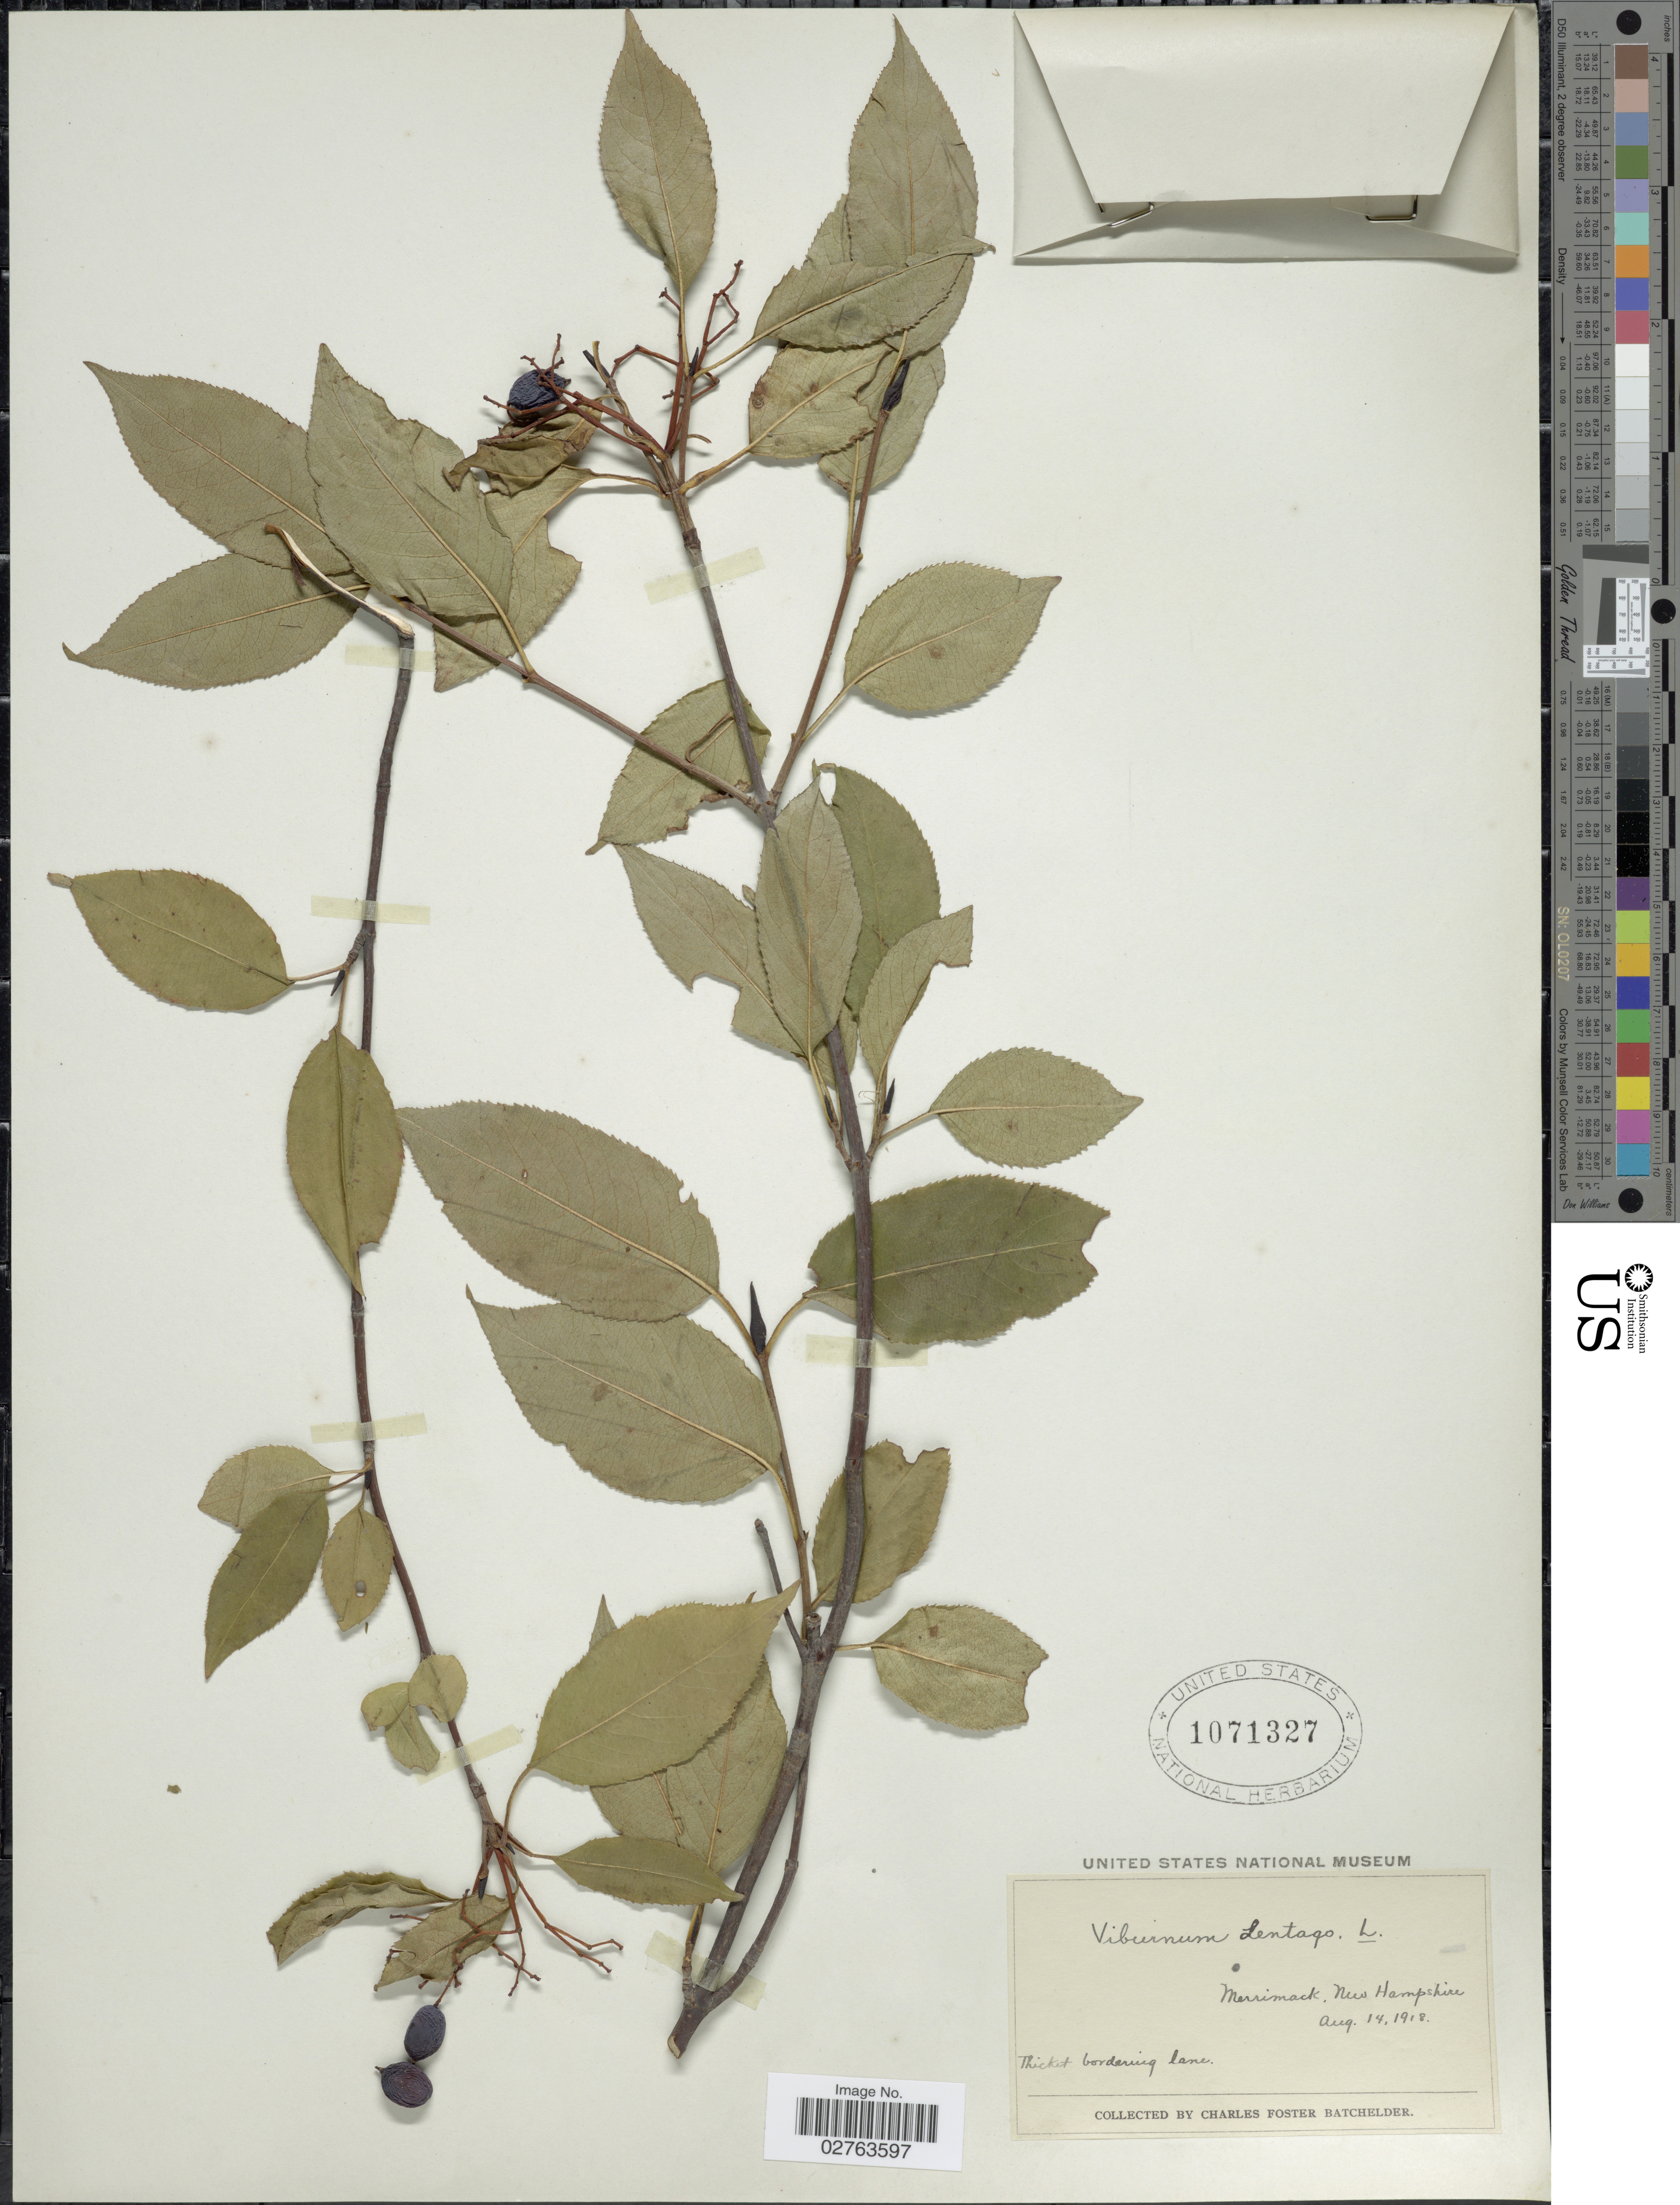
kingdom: Plantae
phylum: Tracheophyta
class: Magnoliopsida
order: Dipsacales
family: Viburnaceae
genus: Viburnum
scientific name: Viburnum lentago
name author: L.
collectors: C. Batchelder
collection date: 1918-08-14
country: United States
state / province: New Hampshire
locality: Merrimack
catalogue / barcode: US 1071327